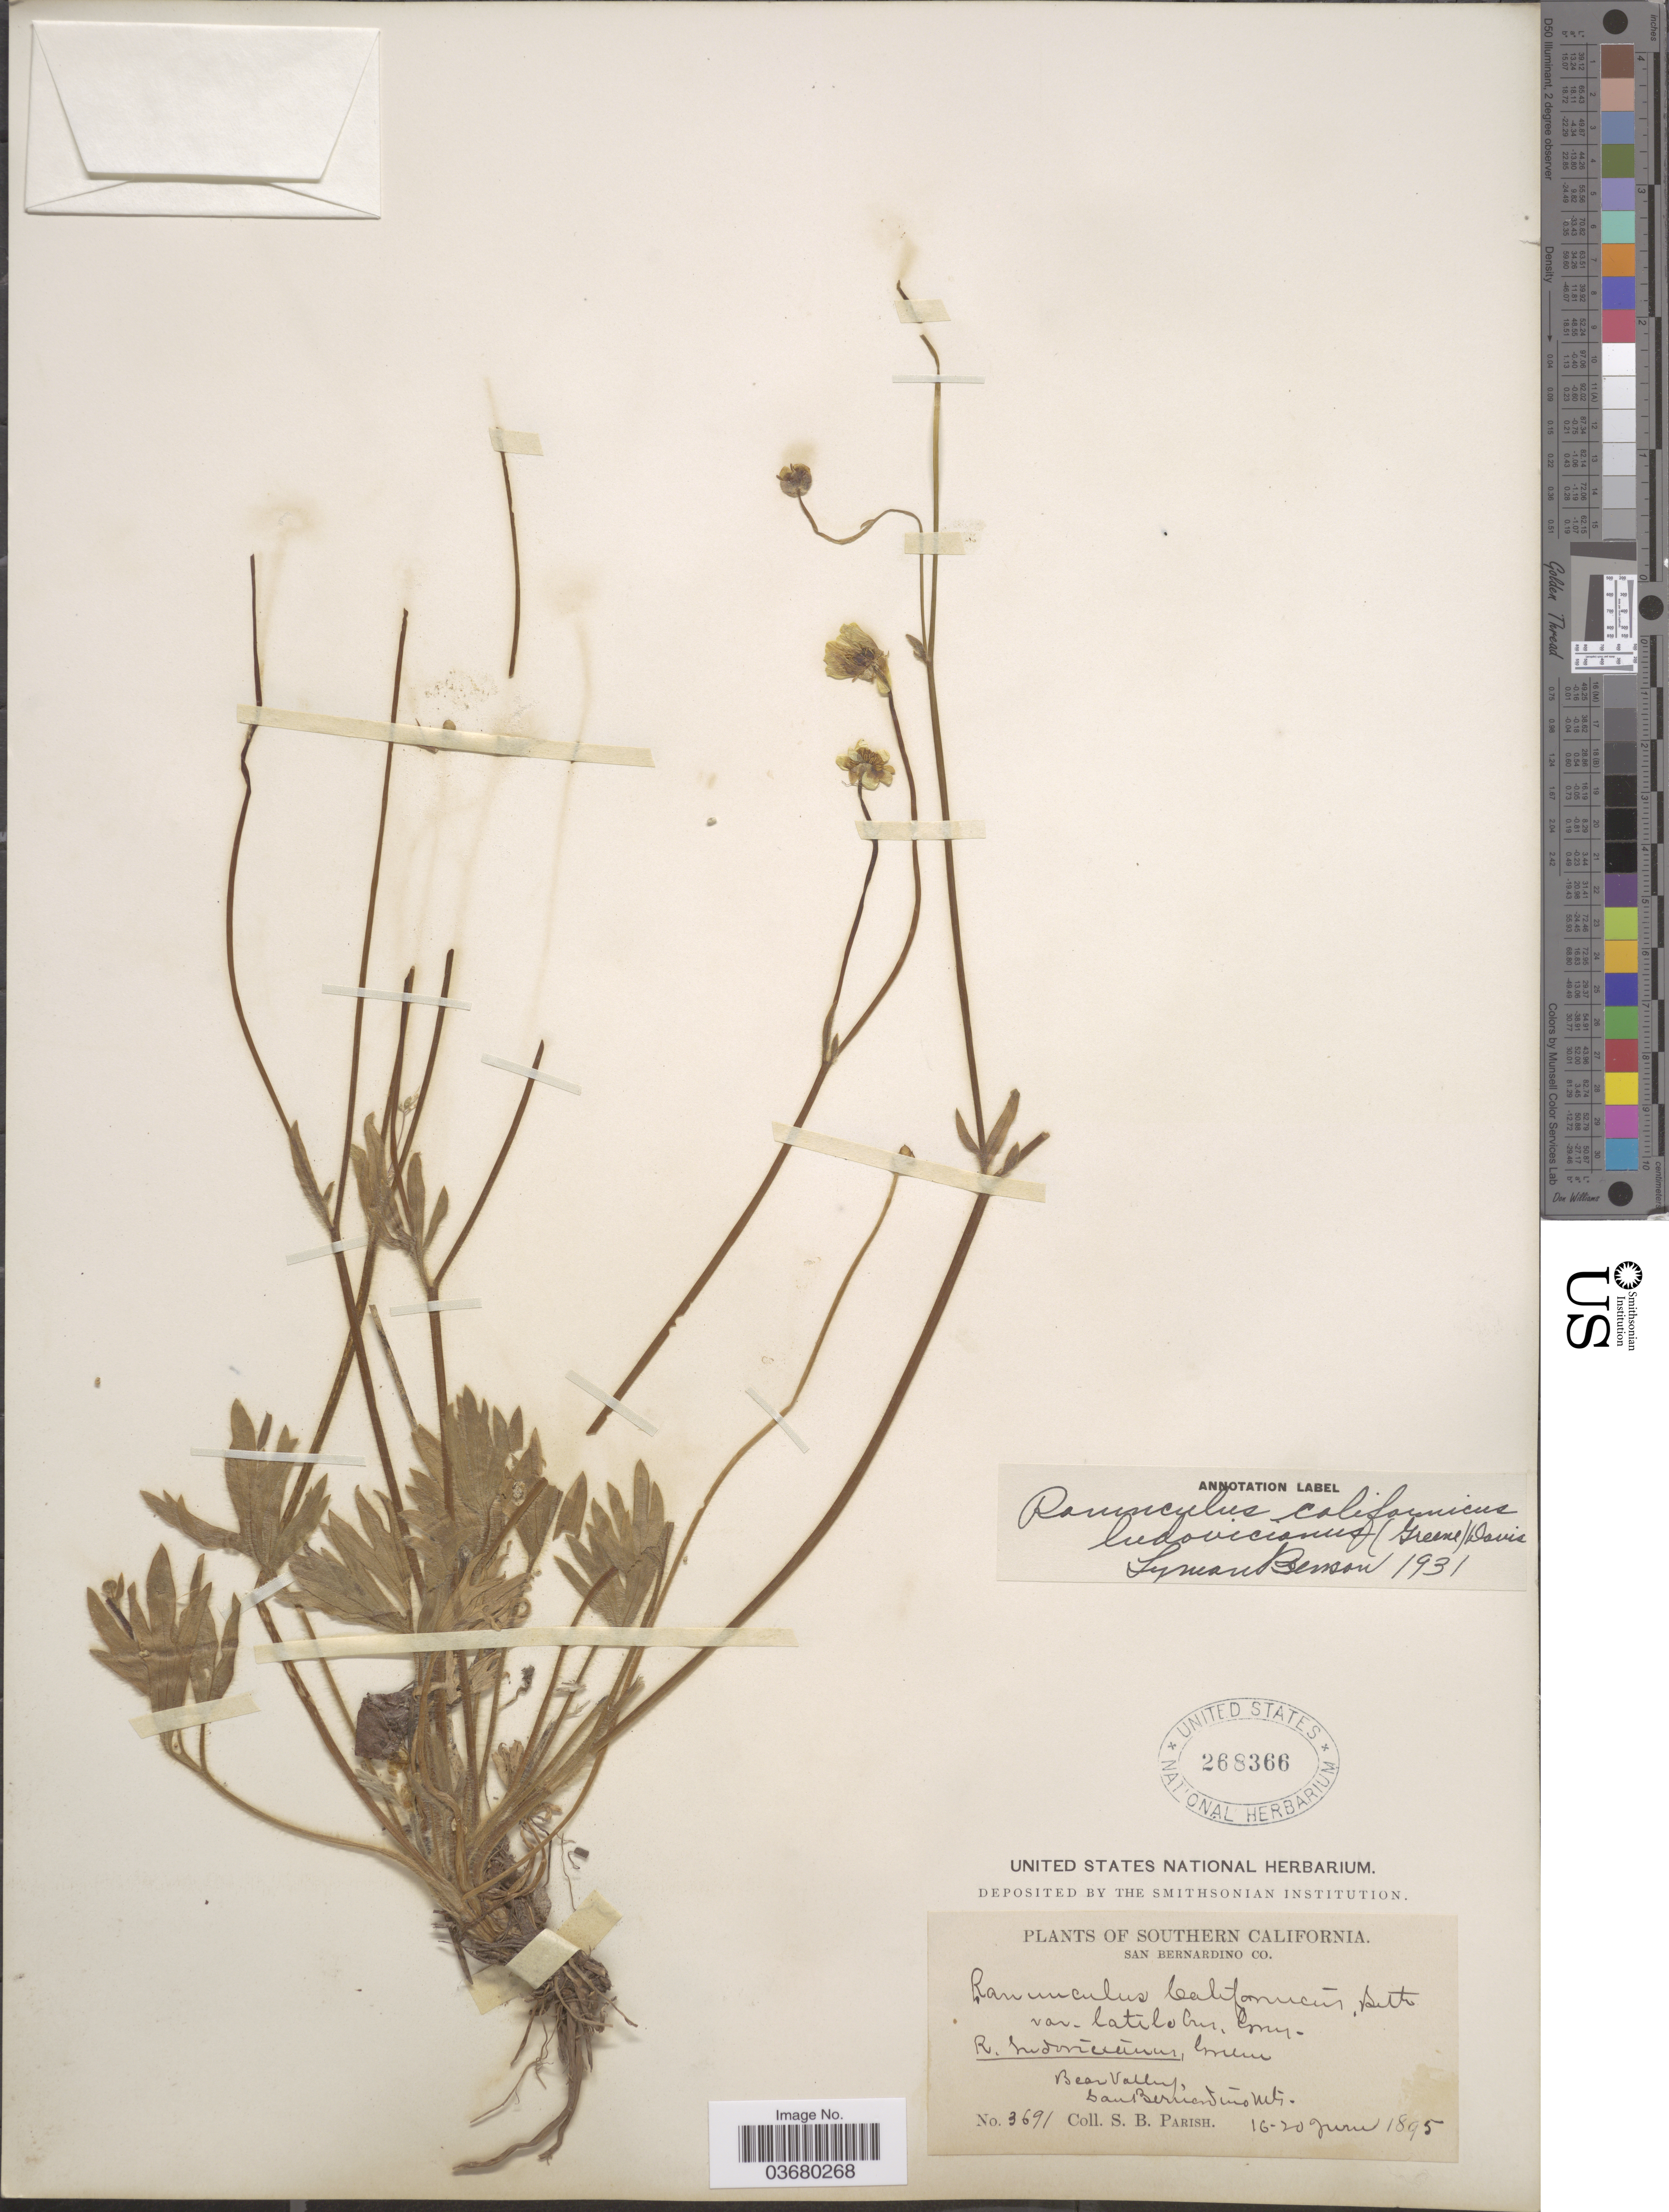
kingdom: Plantae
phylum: Tracheophyta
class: Magnoliopsida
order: Ranunculales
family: Ranunculaceae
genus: Ranunculus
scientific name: Ranunculus canus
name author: Benth.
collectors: S. B. Parish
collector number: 3691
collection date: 1895-06-16/1895-06-20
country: United States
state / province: California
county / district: San Bernardino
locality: Southern California. San Bernardino Co. Bear Valley, San Bernardino Mts.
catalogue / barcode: US 268366